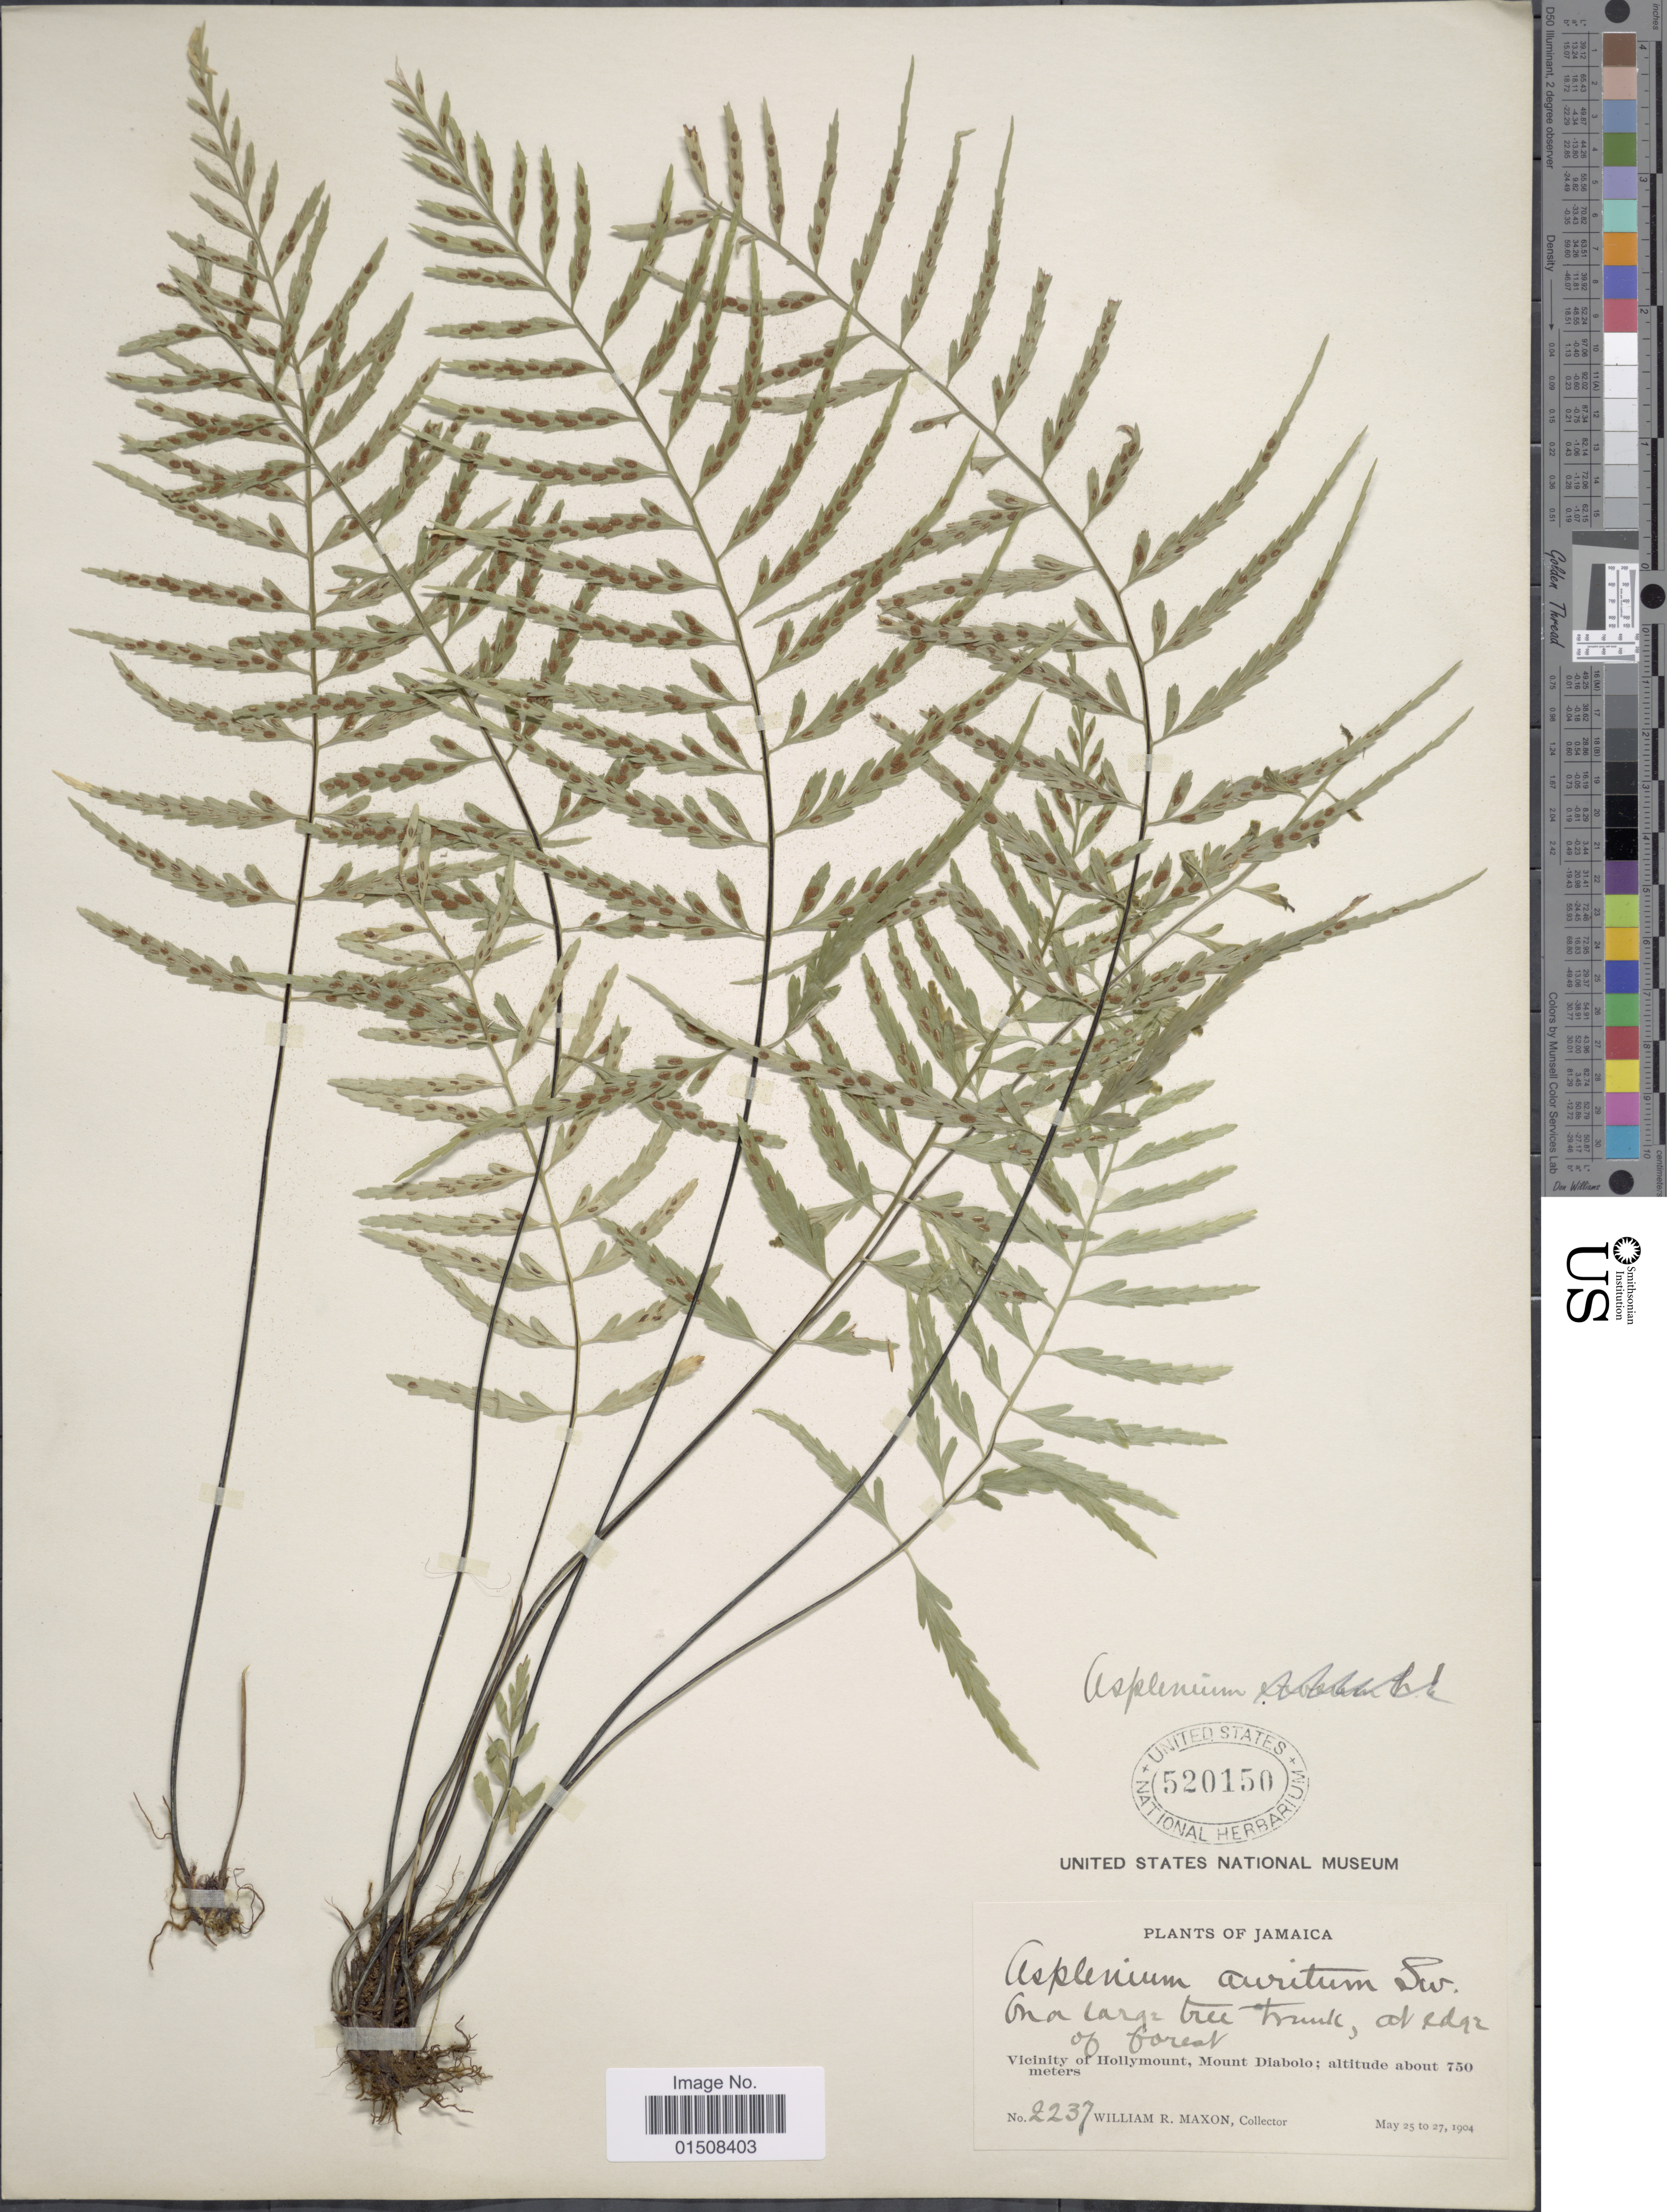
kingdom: Plantae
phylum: Tracheophyta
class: Polypodiopsida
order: Polypodiales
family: Aspleniaceae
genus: Asplenium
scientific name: Asplenium auritum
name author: Sw.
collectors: W. R. Maxon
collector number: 2237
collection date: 1904-05-25/1904-05-27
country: Jamaica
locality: Vicinity of Hollymount, Mount Diabolo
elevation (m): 750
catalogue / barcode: US 520150